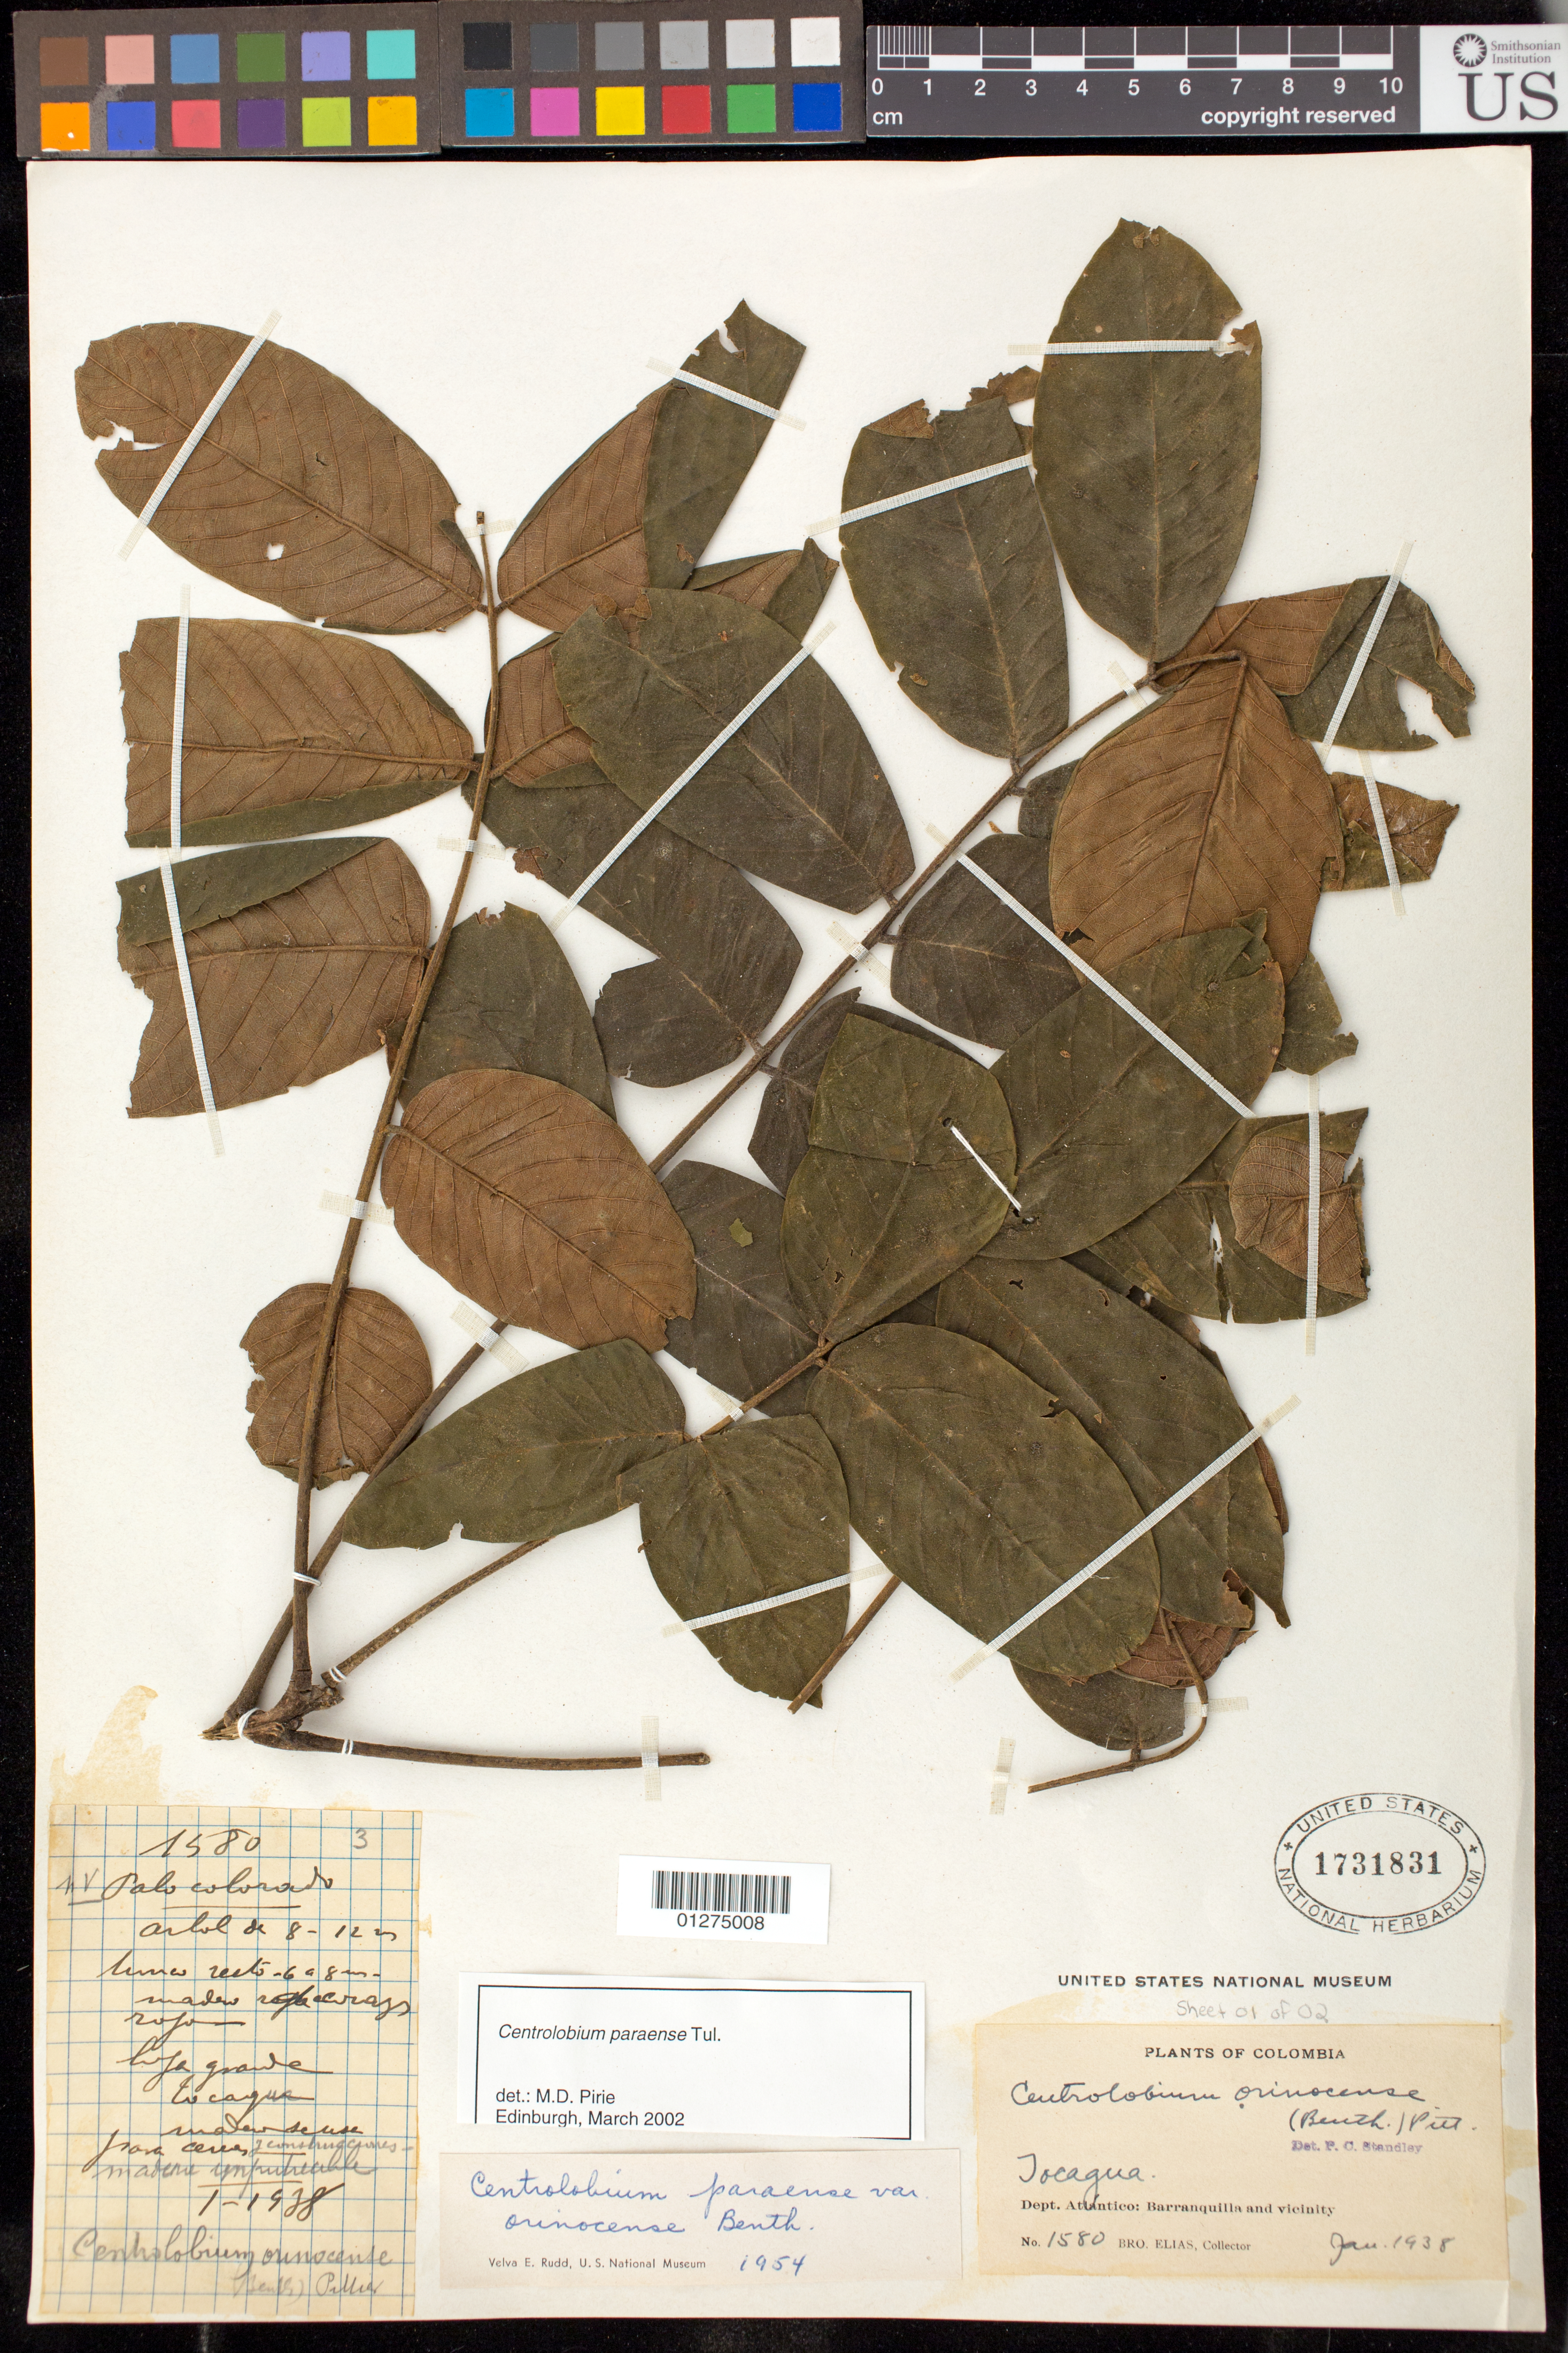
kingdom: Plantae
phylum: Tracheophyta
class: Magnoliopsida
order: Fabales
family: Fabaceae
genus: Centrolobium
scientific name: Centrolobium paraense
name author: Tul.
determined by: Pirie, M. D., (U)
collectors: Bro. Elias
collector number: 1580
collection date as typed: Jan 1938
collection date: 1938-01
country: Colombia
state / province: Atlántico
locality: Barranquilla and vicinity. Tocagua.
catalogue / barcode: US 1731831